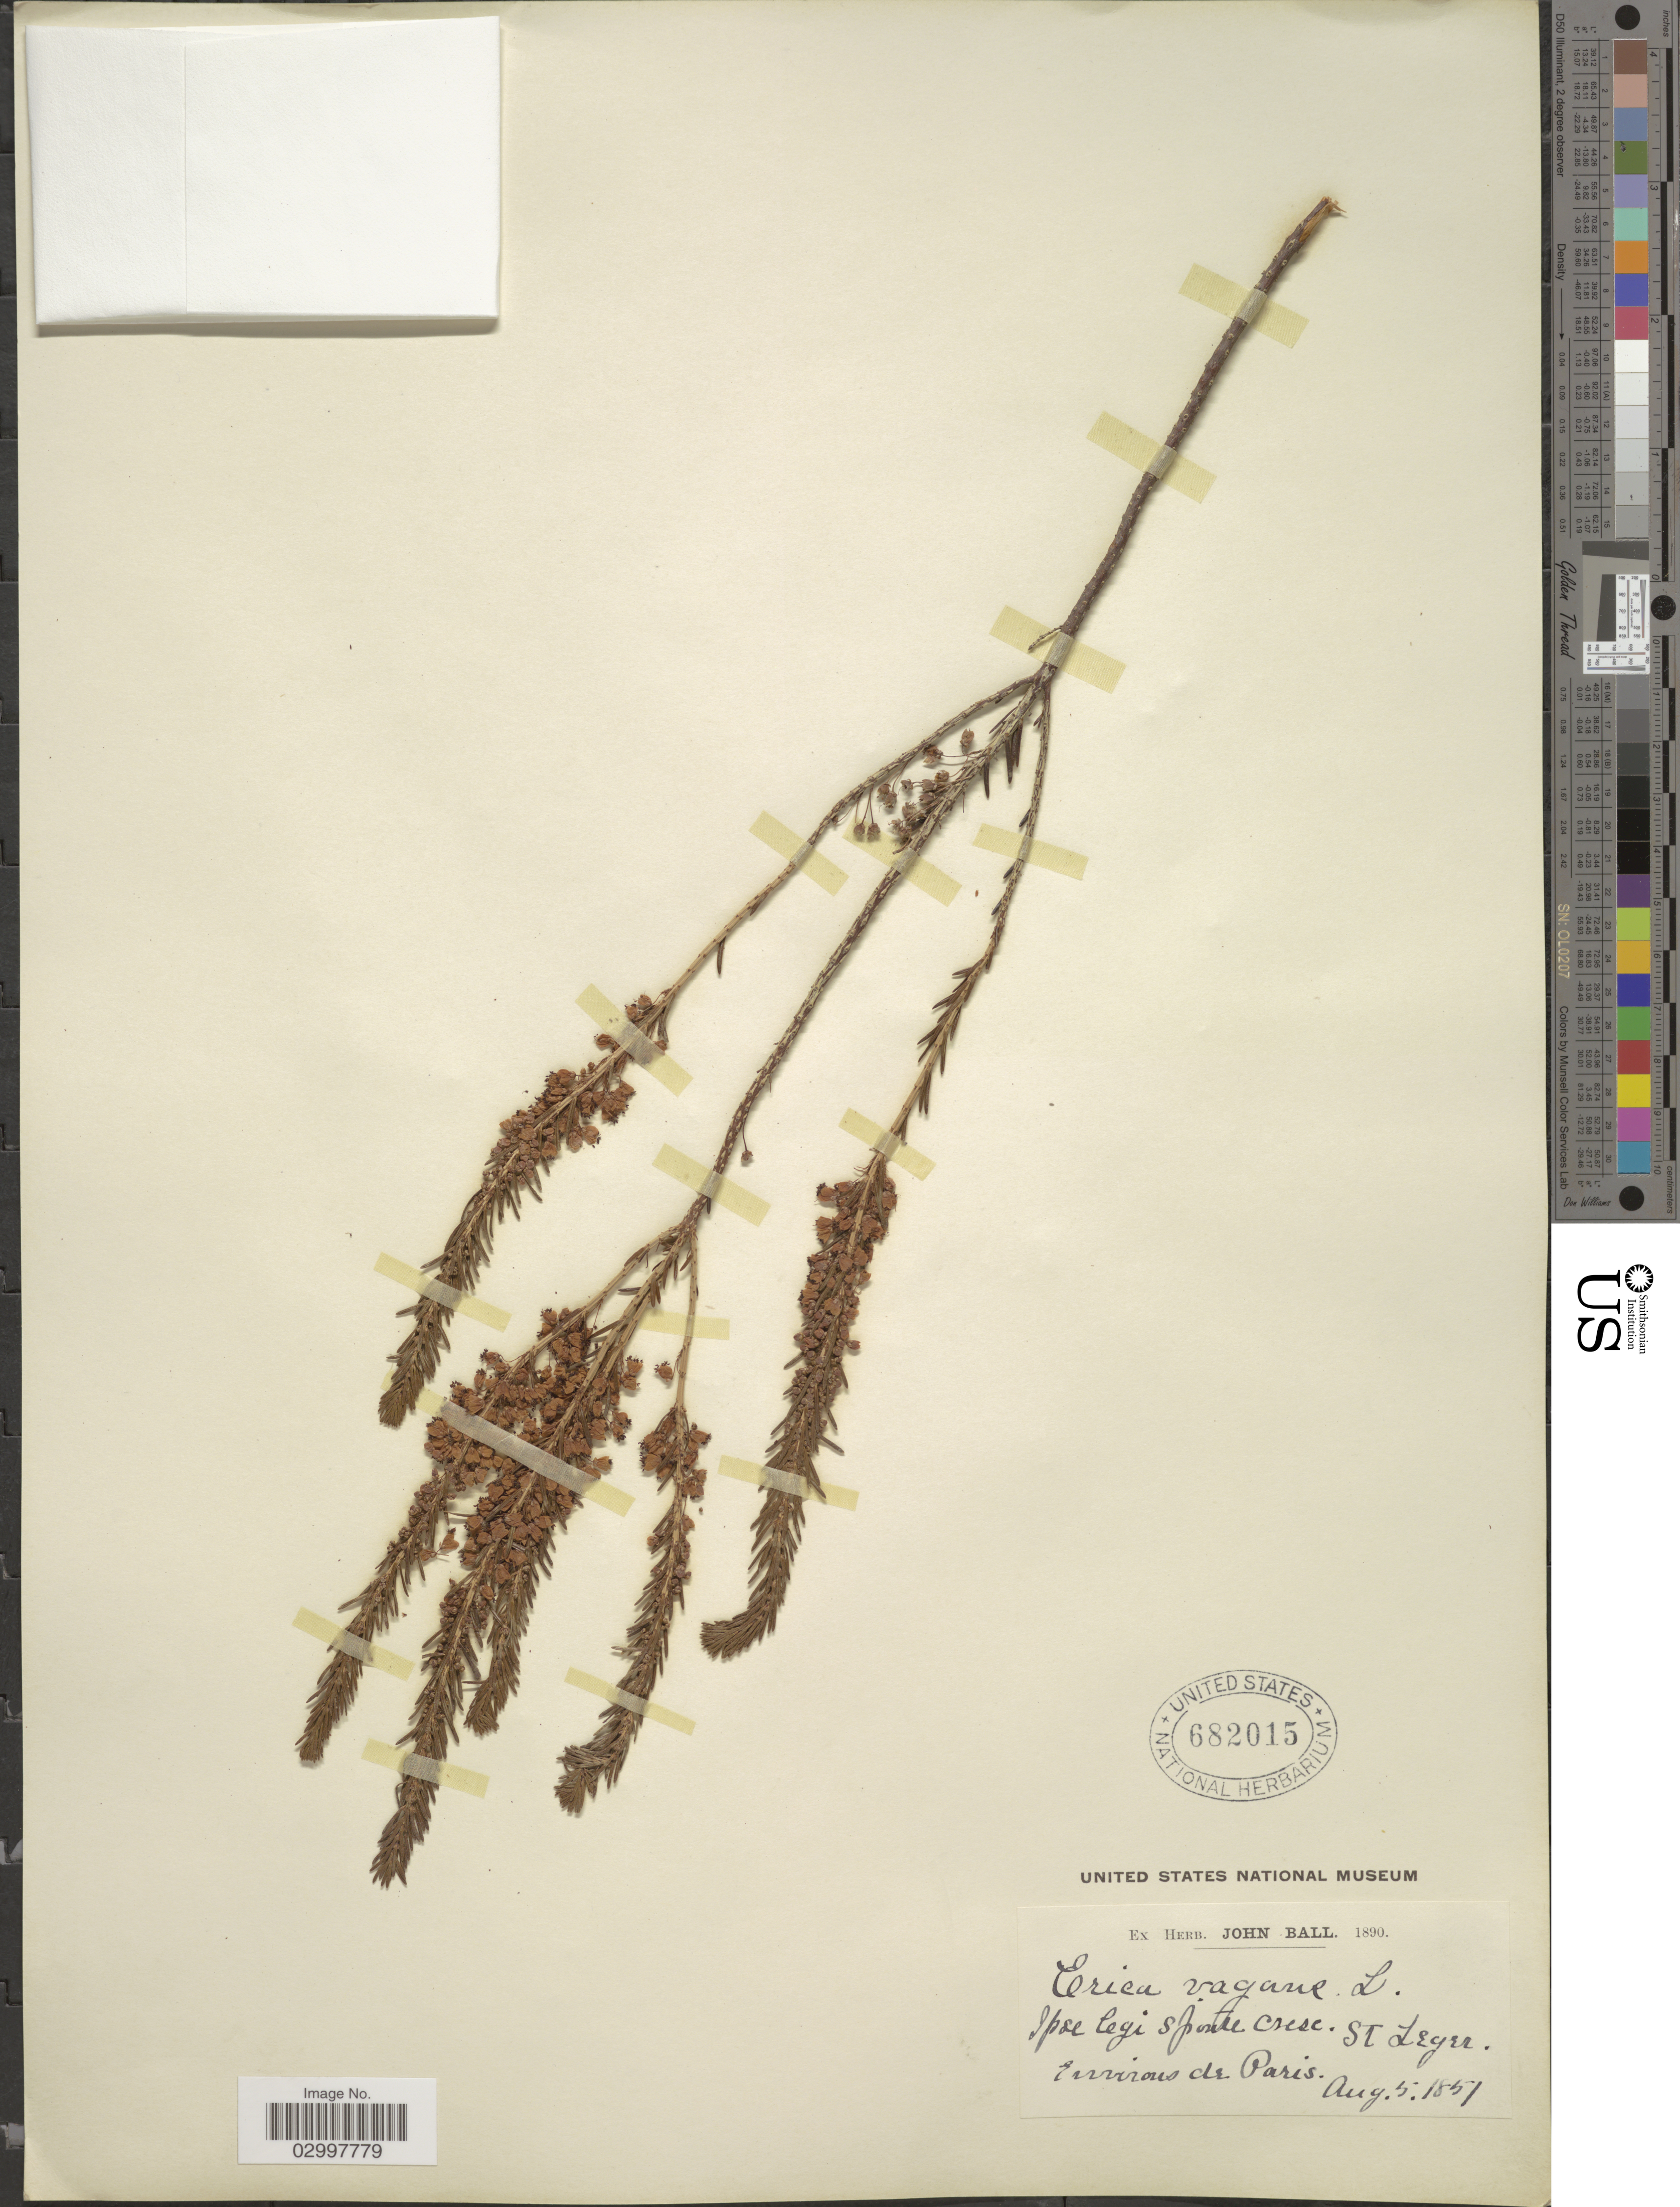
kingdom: Plantae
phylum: Tracheophyta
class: Magnoliopsida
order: Ericales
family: Ericaceae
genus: Erica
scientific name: Erica vagans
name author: L.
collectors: St. Leger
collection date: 1851-08-05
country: France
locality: Environs de Paris.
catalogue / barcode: US 682015